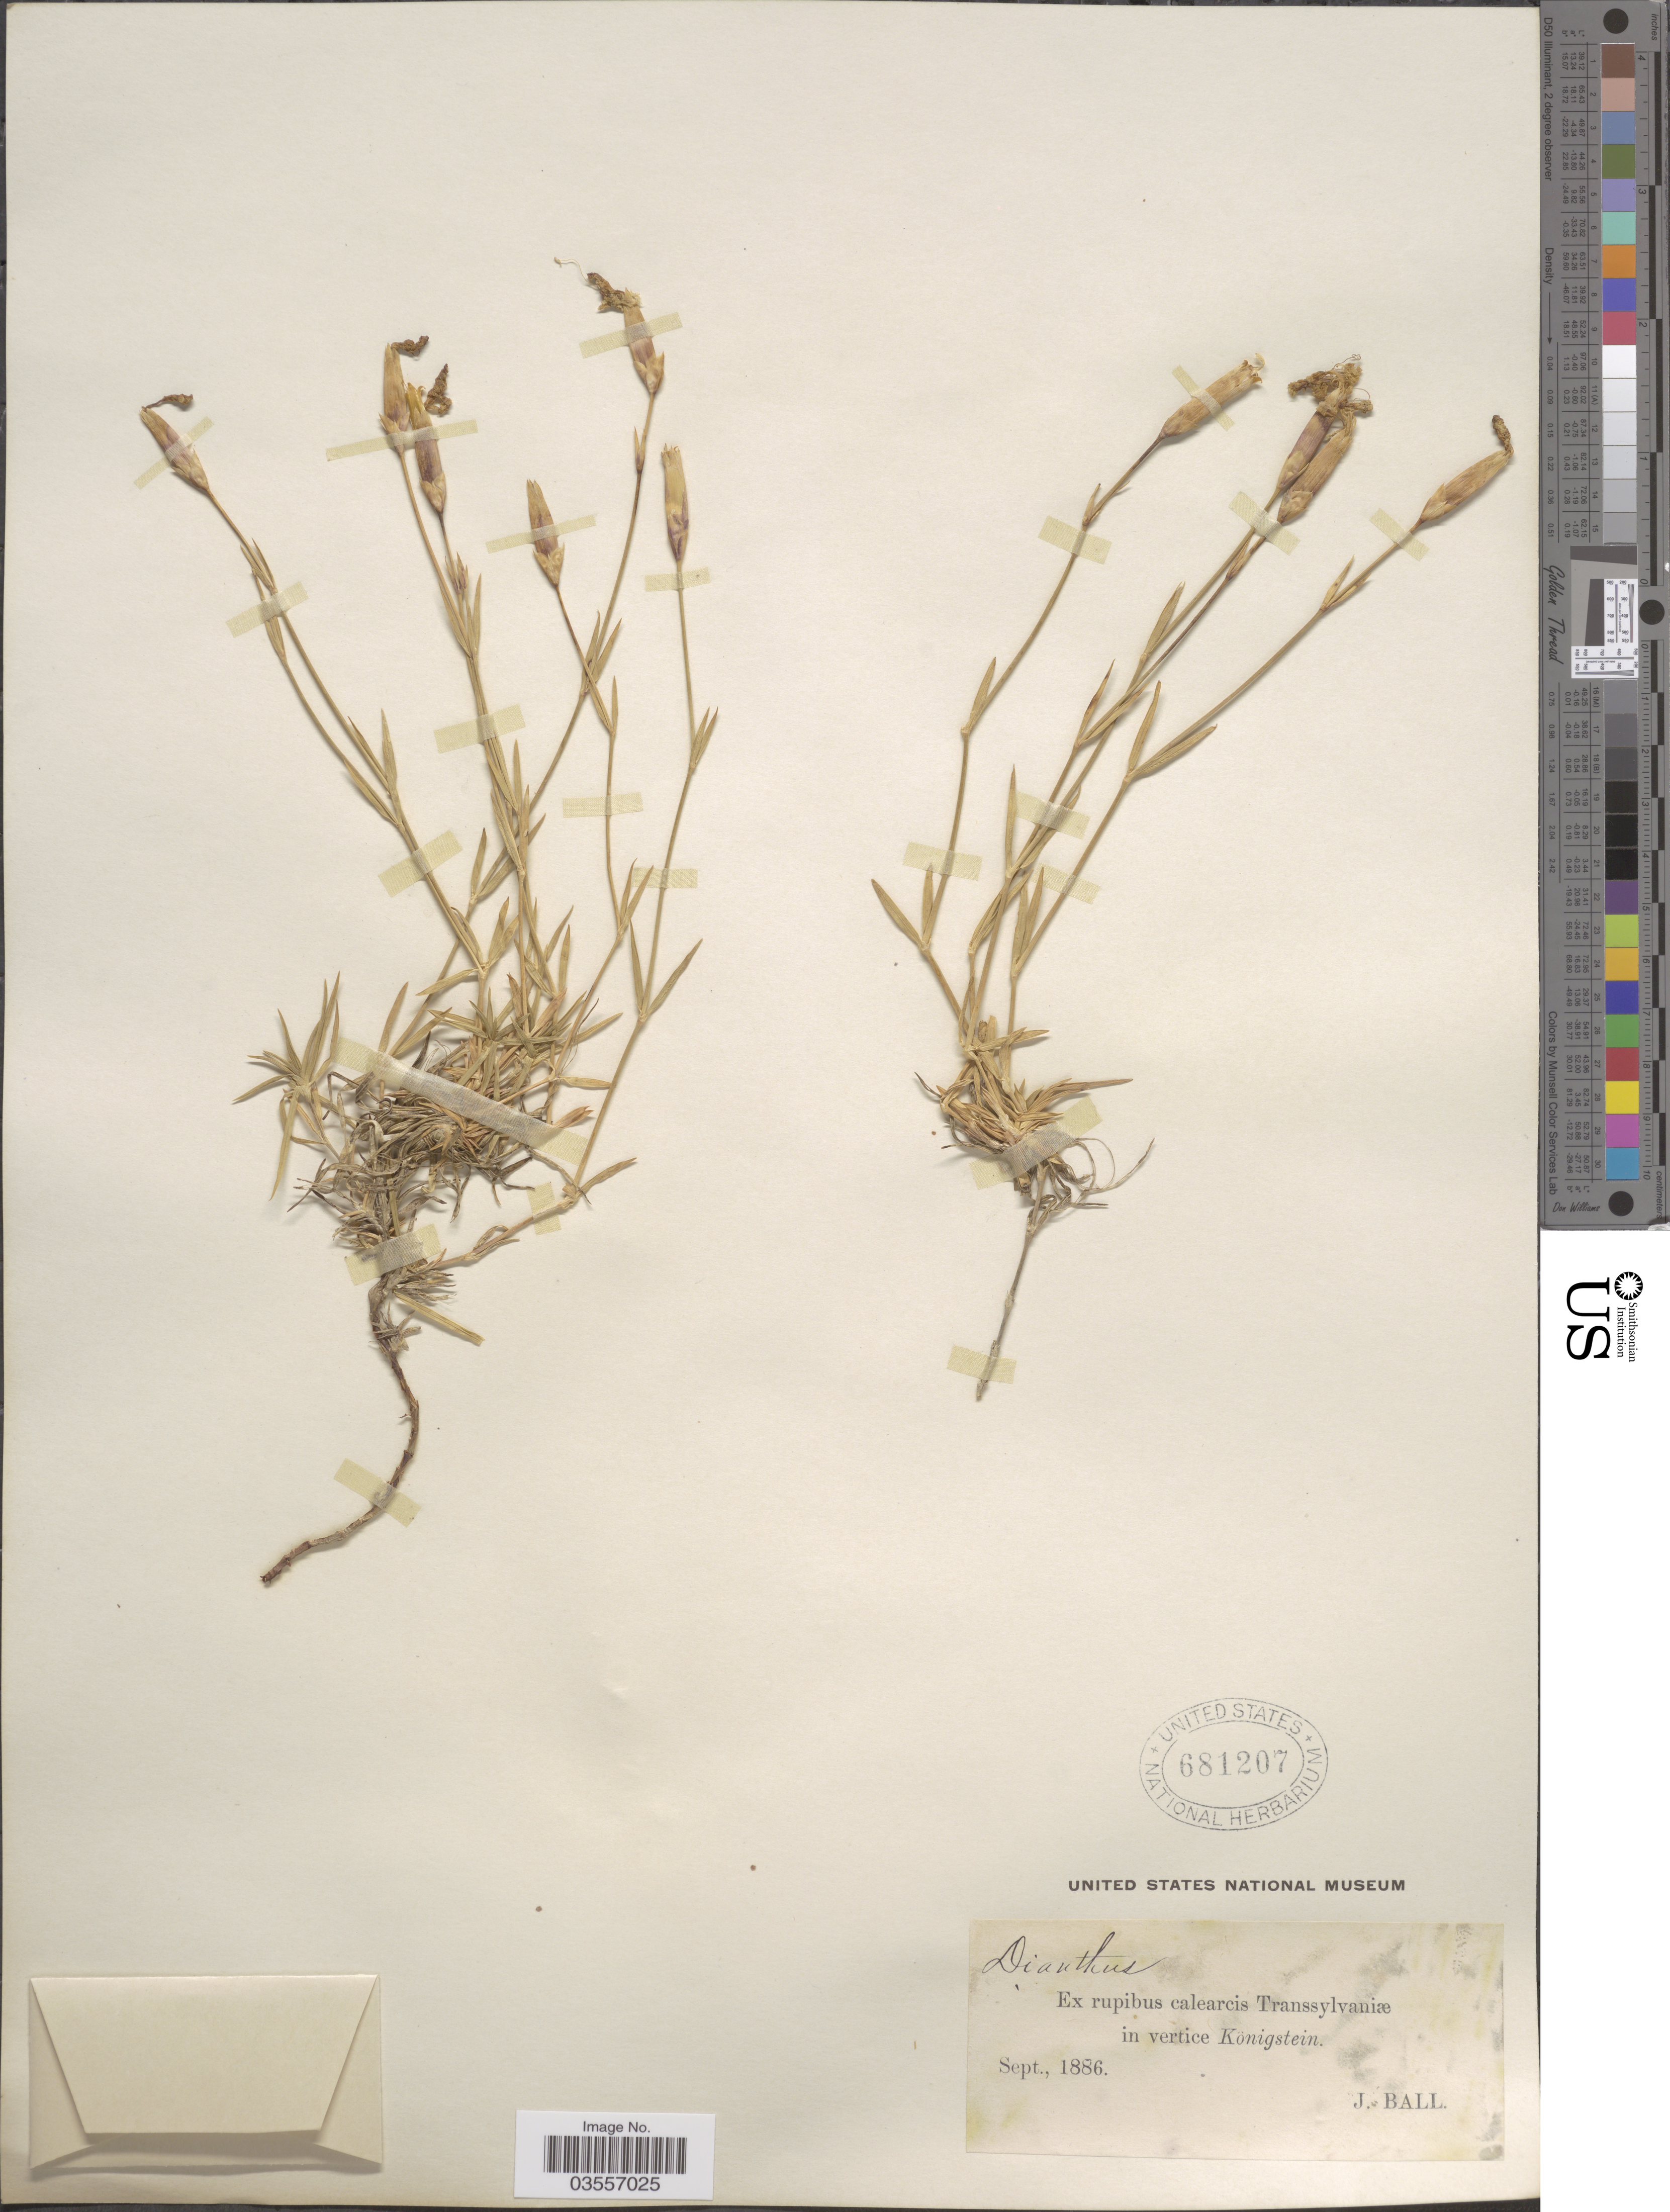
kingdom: Plantae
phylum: Tracheophyta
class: Magnoliopsida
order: Caryophyllales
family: Caryophyllaceae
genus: Dianthus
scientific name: Dianthus sp.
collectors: J. Ball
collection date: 1886-09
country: Romania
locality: Ex rupibus calearcis Transsylvaniæ in vertice Königstein.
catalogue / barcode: US 681207